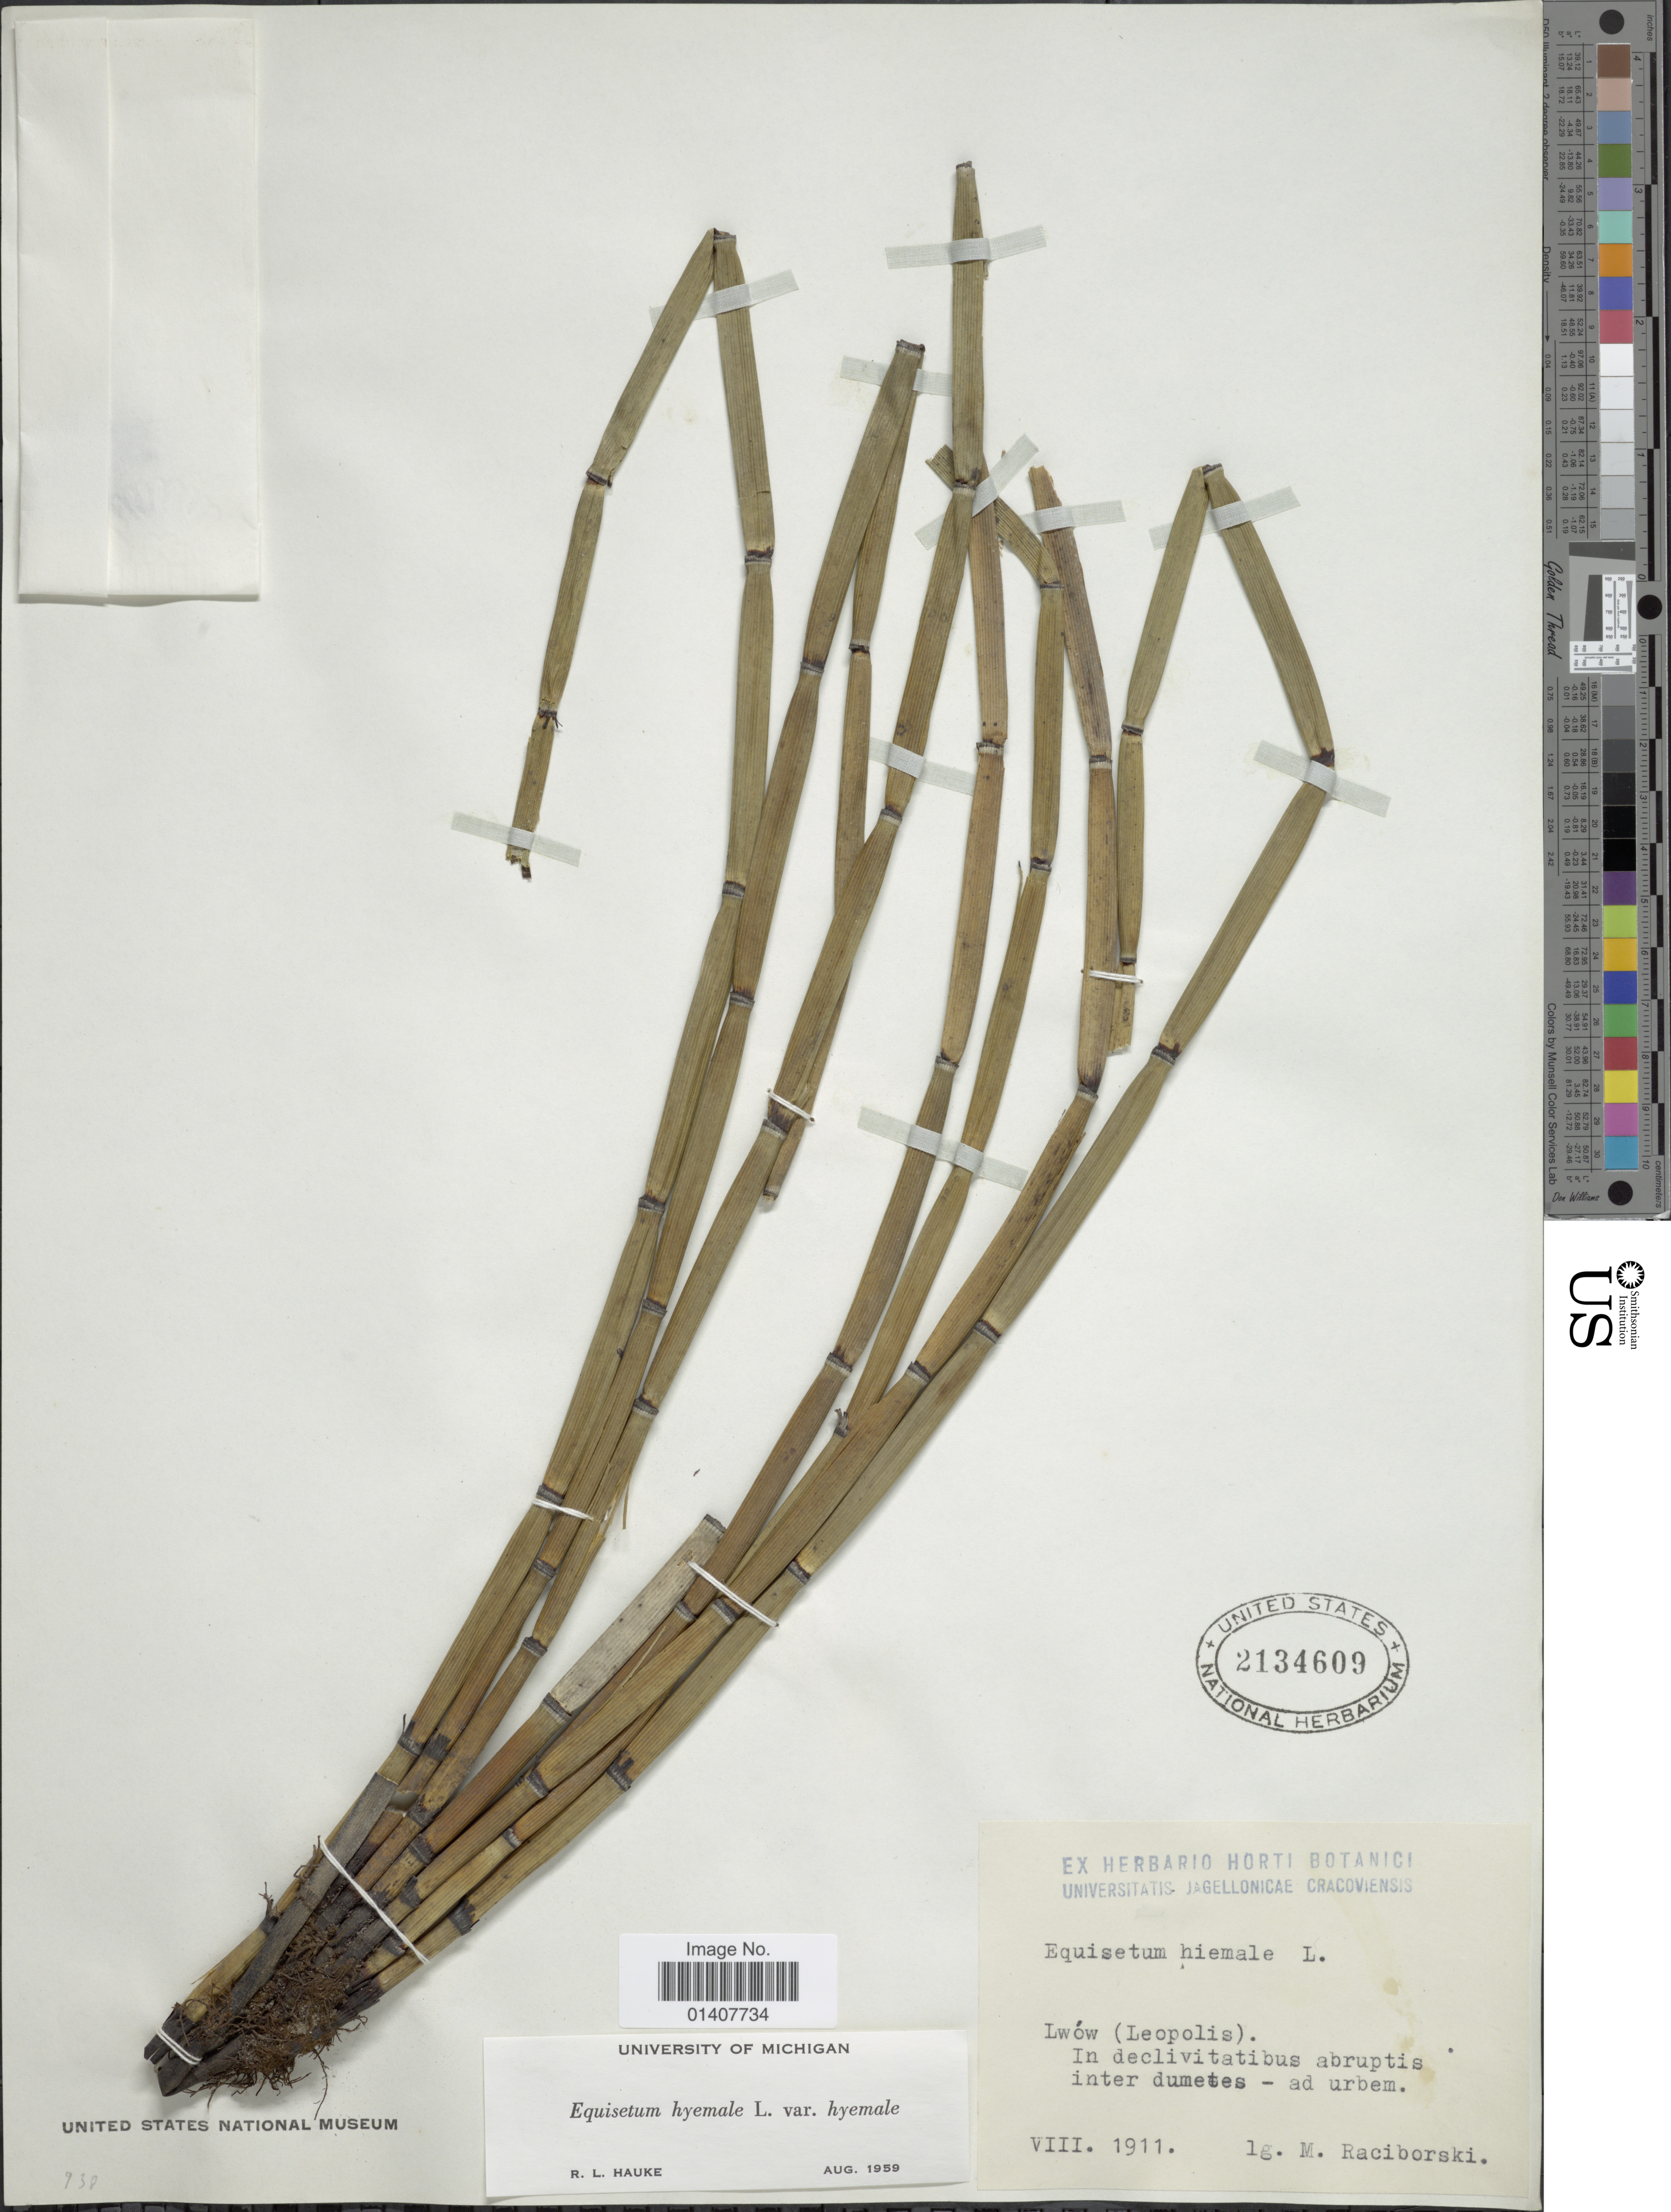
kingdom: Plantae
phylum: Tracheophyta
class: Polypodiopsida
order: Equisetales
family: Equisetaceae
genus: Equisetum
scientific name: Equisetum hyemale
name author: L.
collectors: M. Raciborski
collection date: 1911-07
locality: Lwów(Leopolis) in decliviatibus abruptis inter dumetes-ad urbem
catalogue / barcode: US 2134609